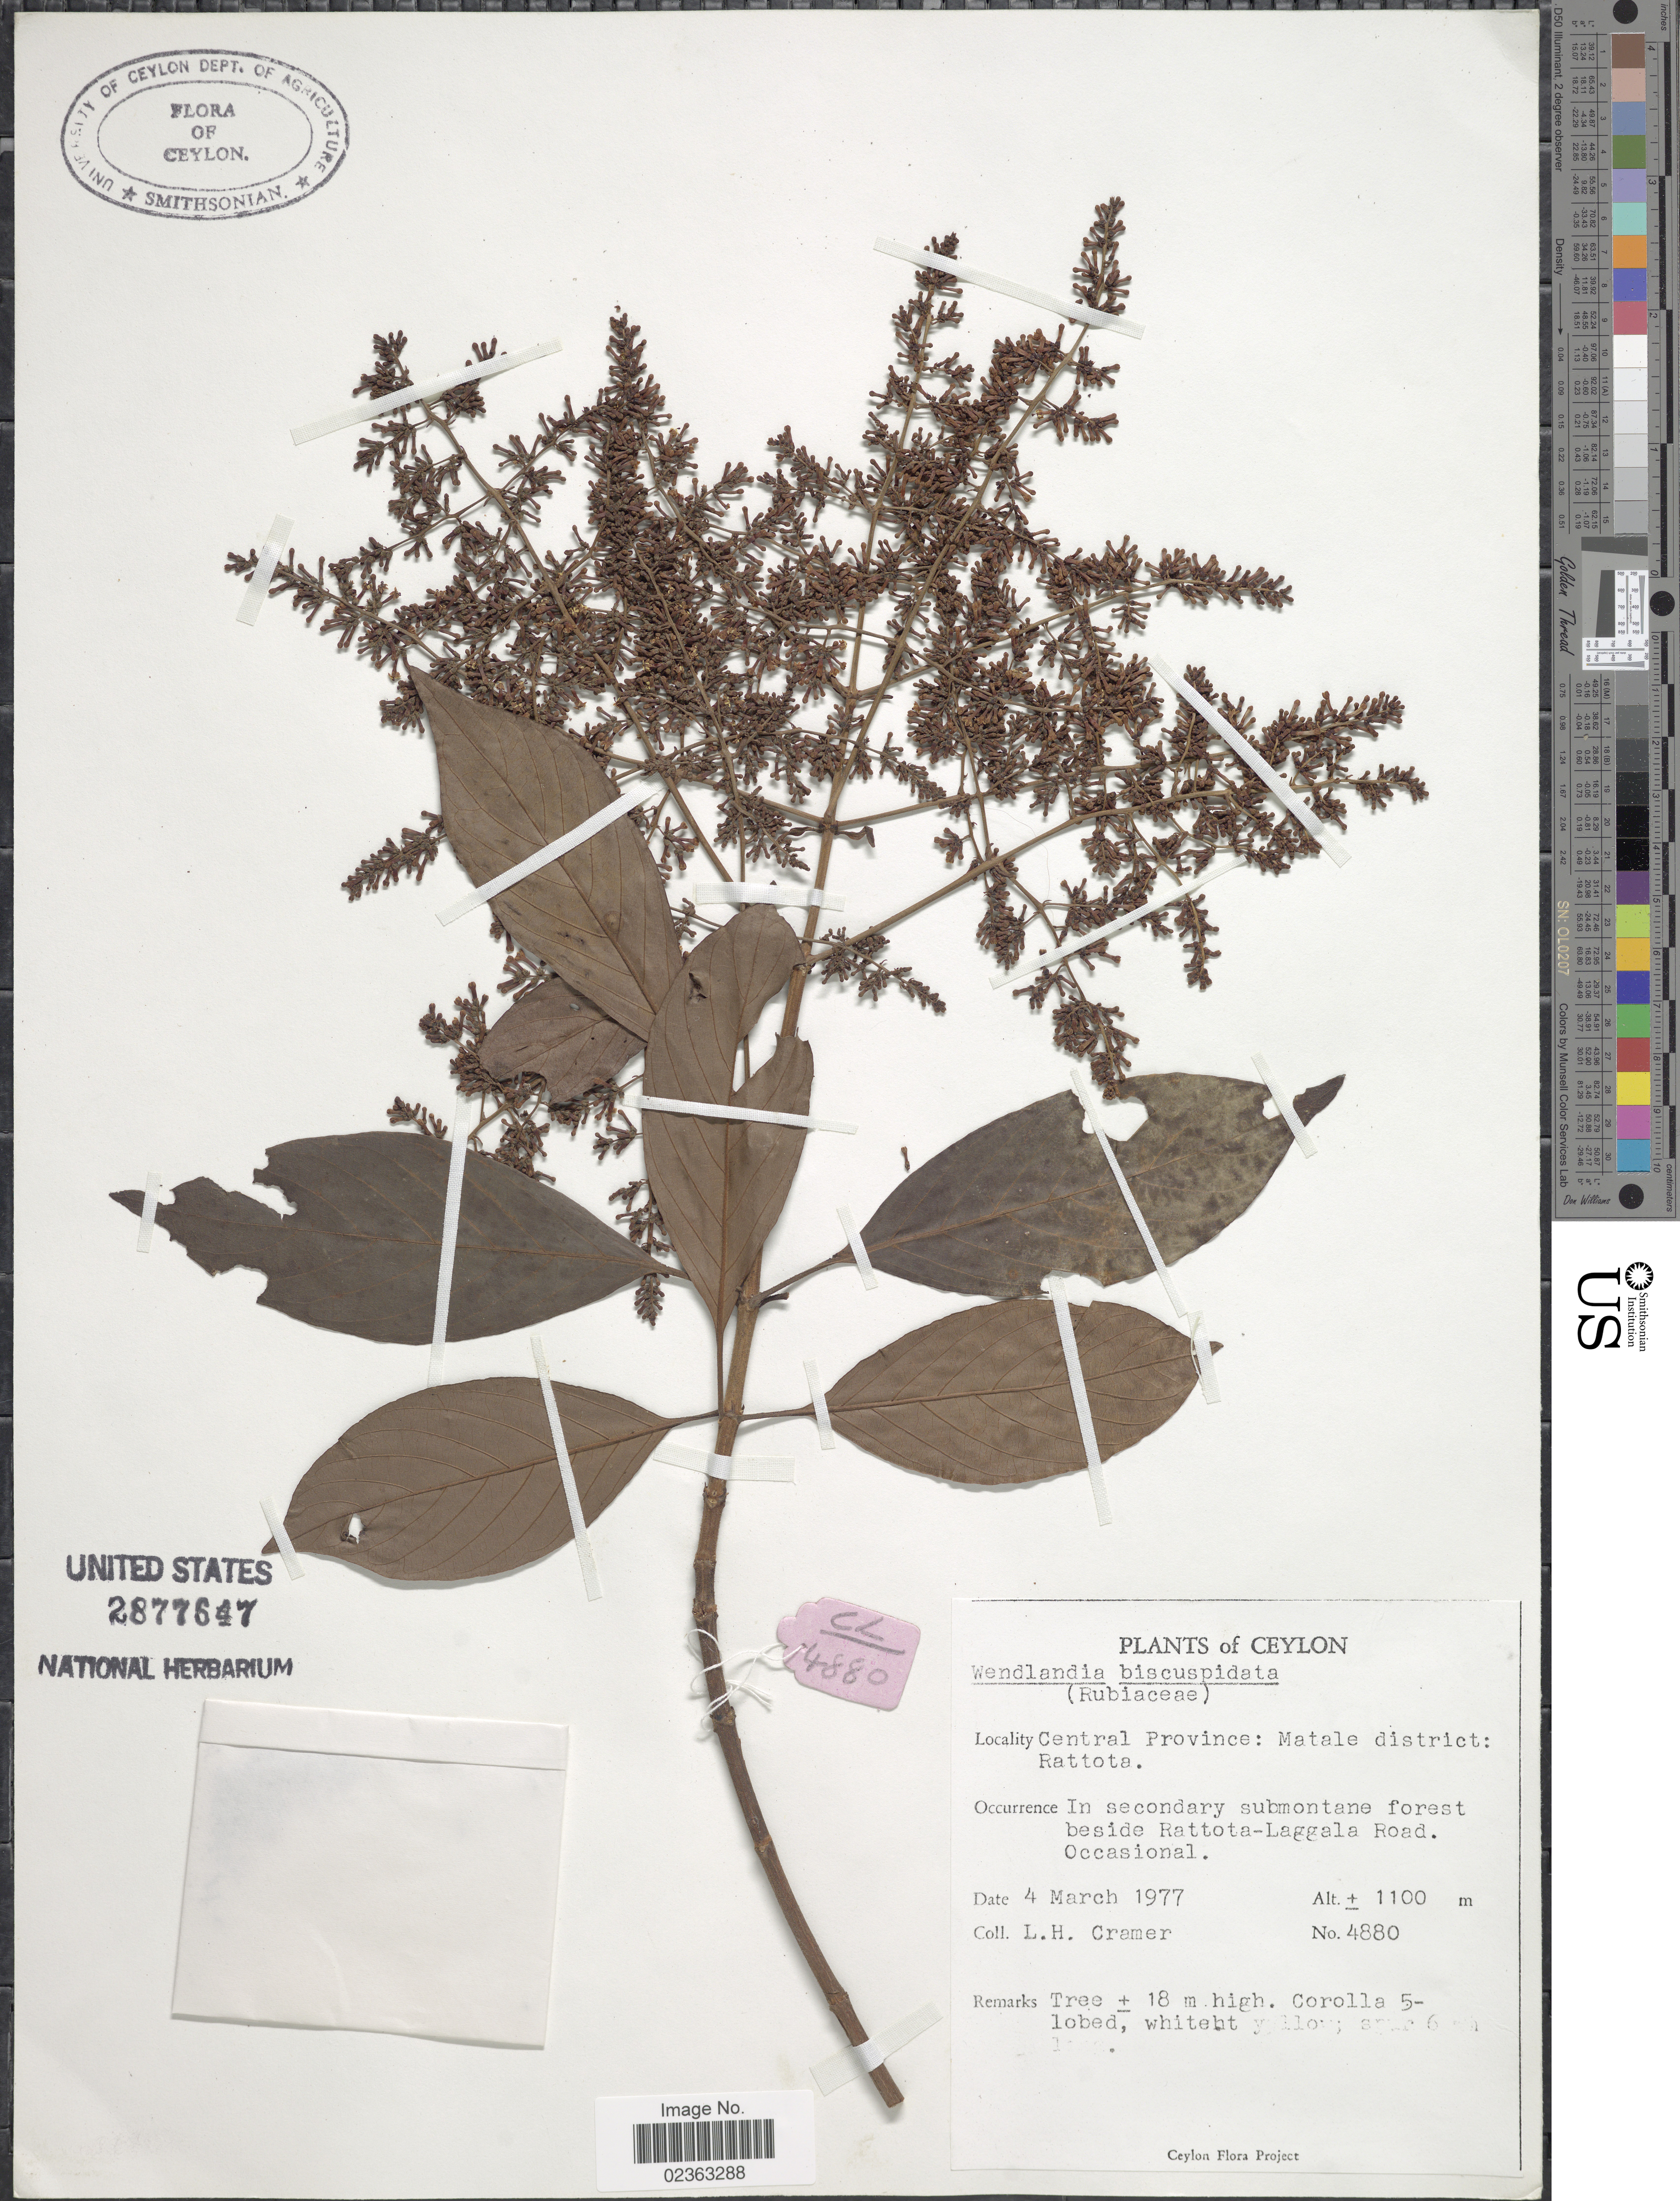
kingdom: Plantae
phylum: Tracheophyta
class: Magnoliopsida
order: Gentianales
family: Rubiaceae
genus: Wendlandia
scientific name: Wendlandia bicuspidata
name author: Wight & Arn.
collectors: L. H. Cramer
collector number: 4880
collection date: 1977-03-04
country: Sri Lanka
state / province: Central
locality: Ceylon, Central Province: Matale district, Rattota, in secondary submontane forest beside Rattota-Laggala Road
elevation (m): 1100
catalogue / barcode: US 2877647